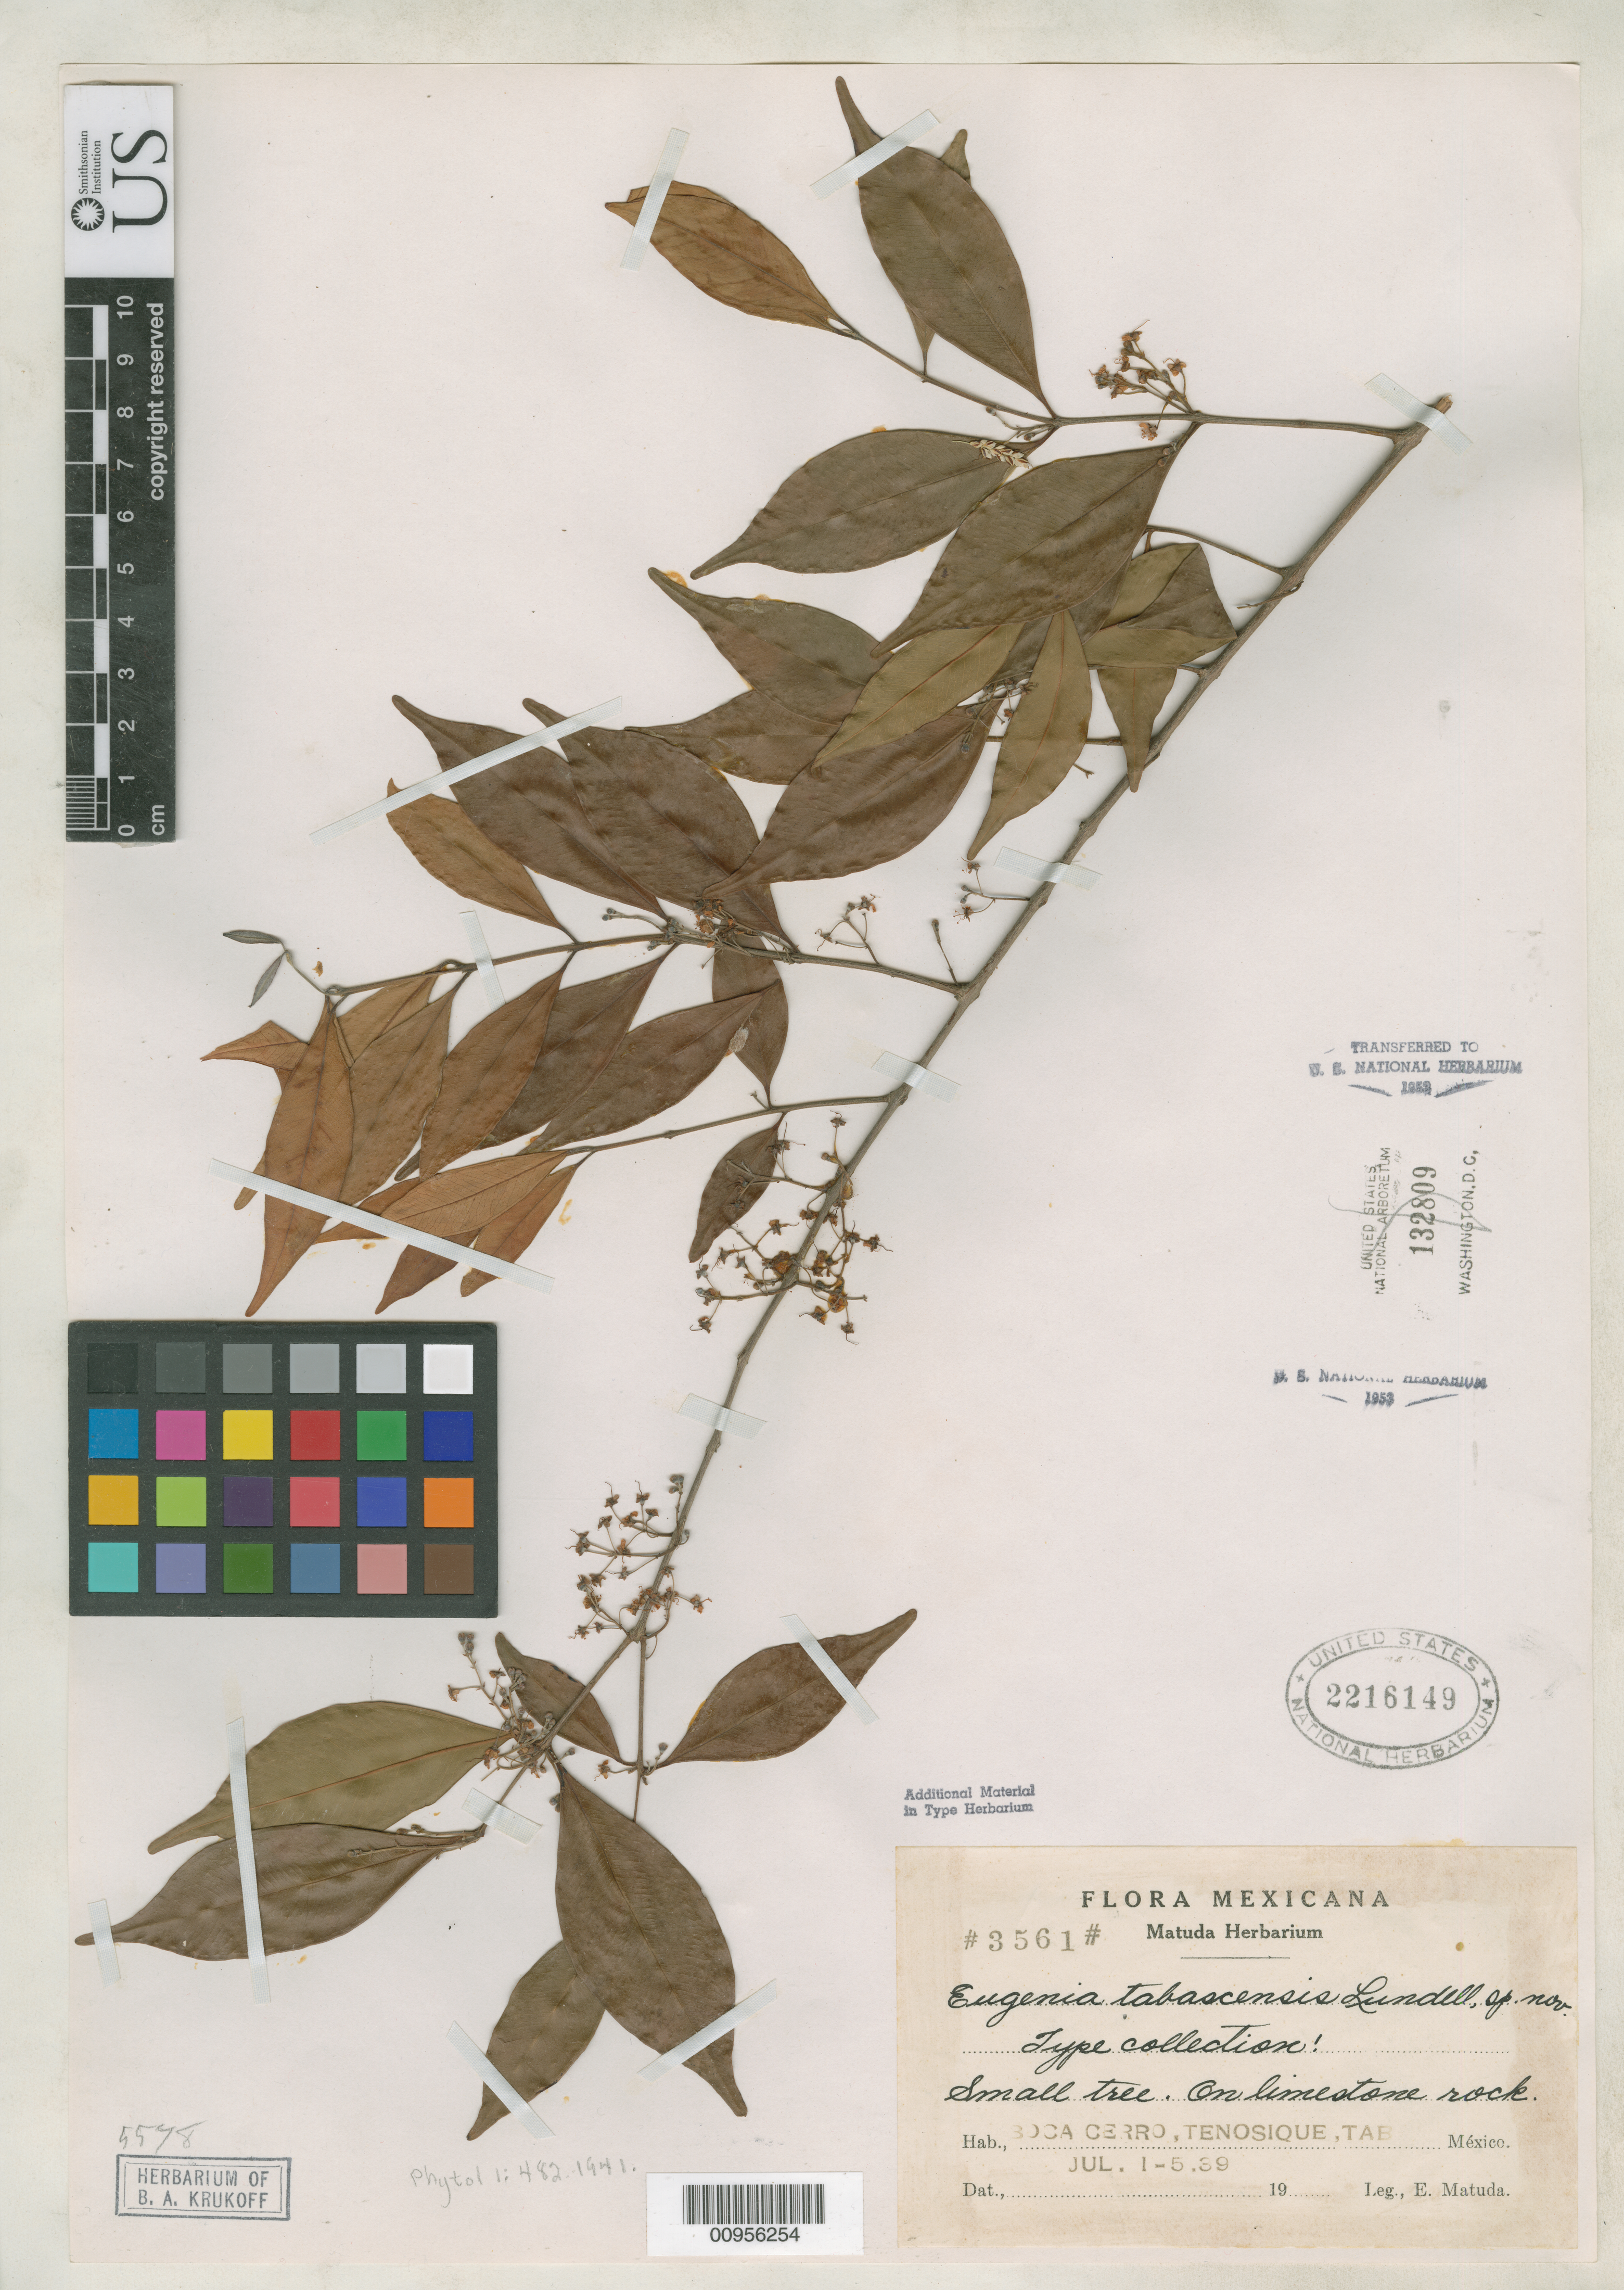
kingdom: Plantae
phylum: Tracheophyta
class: Magnoliopsida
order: Myrtales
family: Myrtaceae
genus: Eugenia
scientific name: Eugenia tabascensis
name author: Lundell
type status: Isotype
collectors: E. Matuda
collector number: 3561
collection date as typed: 01 Jul 1939 to 05 Jul 1939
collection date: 1939-07-01/1939-07-05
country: Mexico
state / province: Tabasco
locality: Boca Cerro, Tenosiquu, Tab.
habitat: On limestone rock.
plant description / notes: Specimen ex United States National Arboretum, transferred to U.S. National Herbarium 1953.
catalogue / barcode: US 2216149